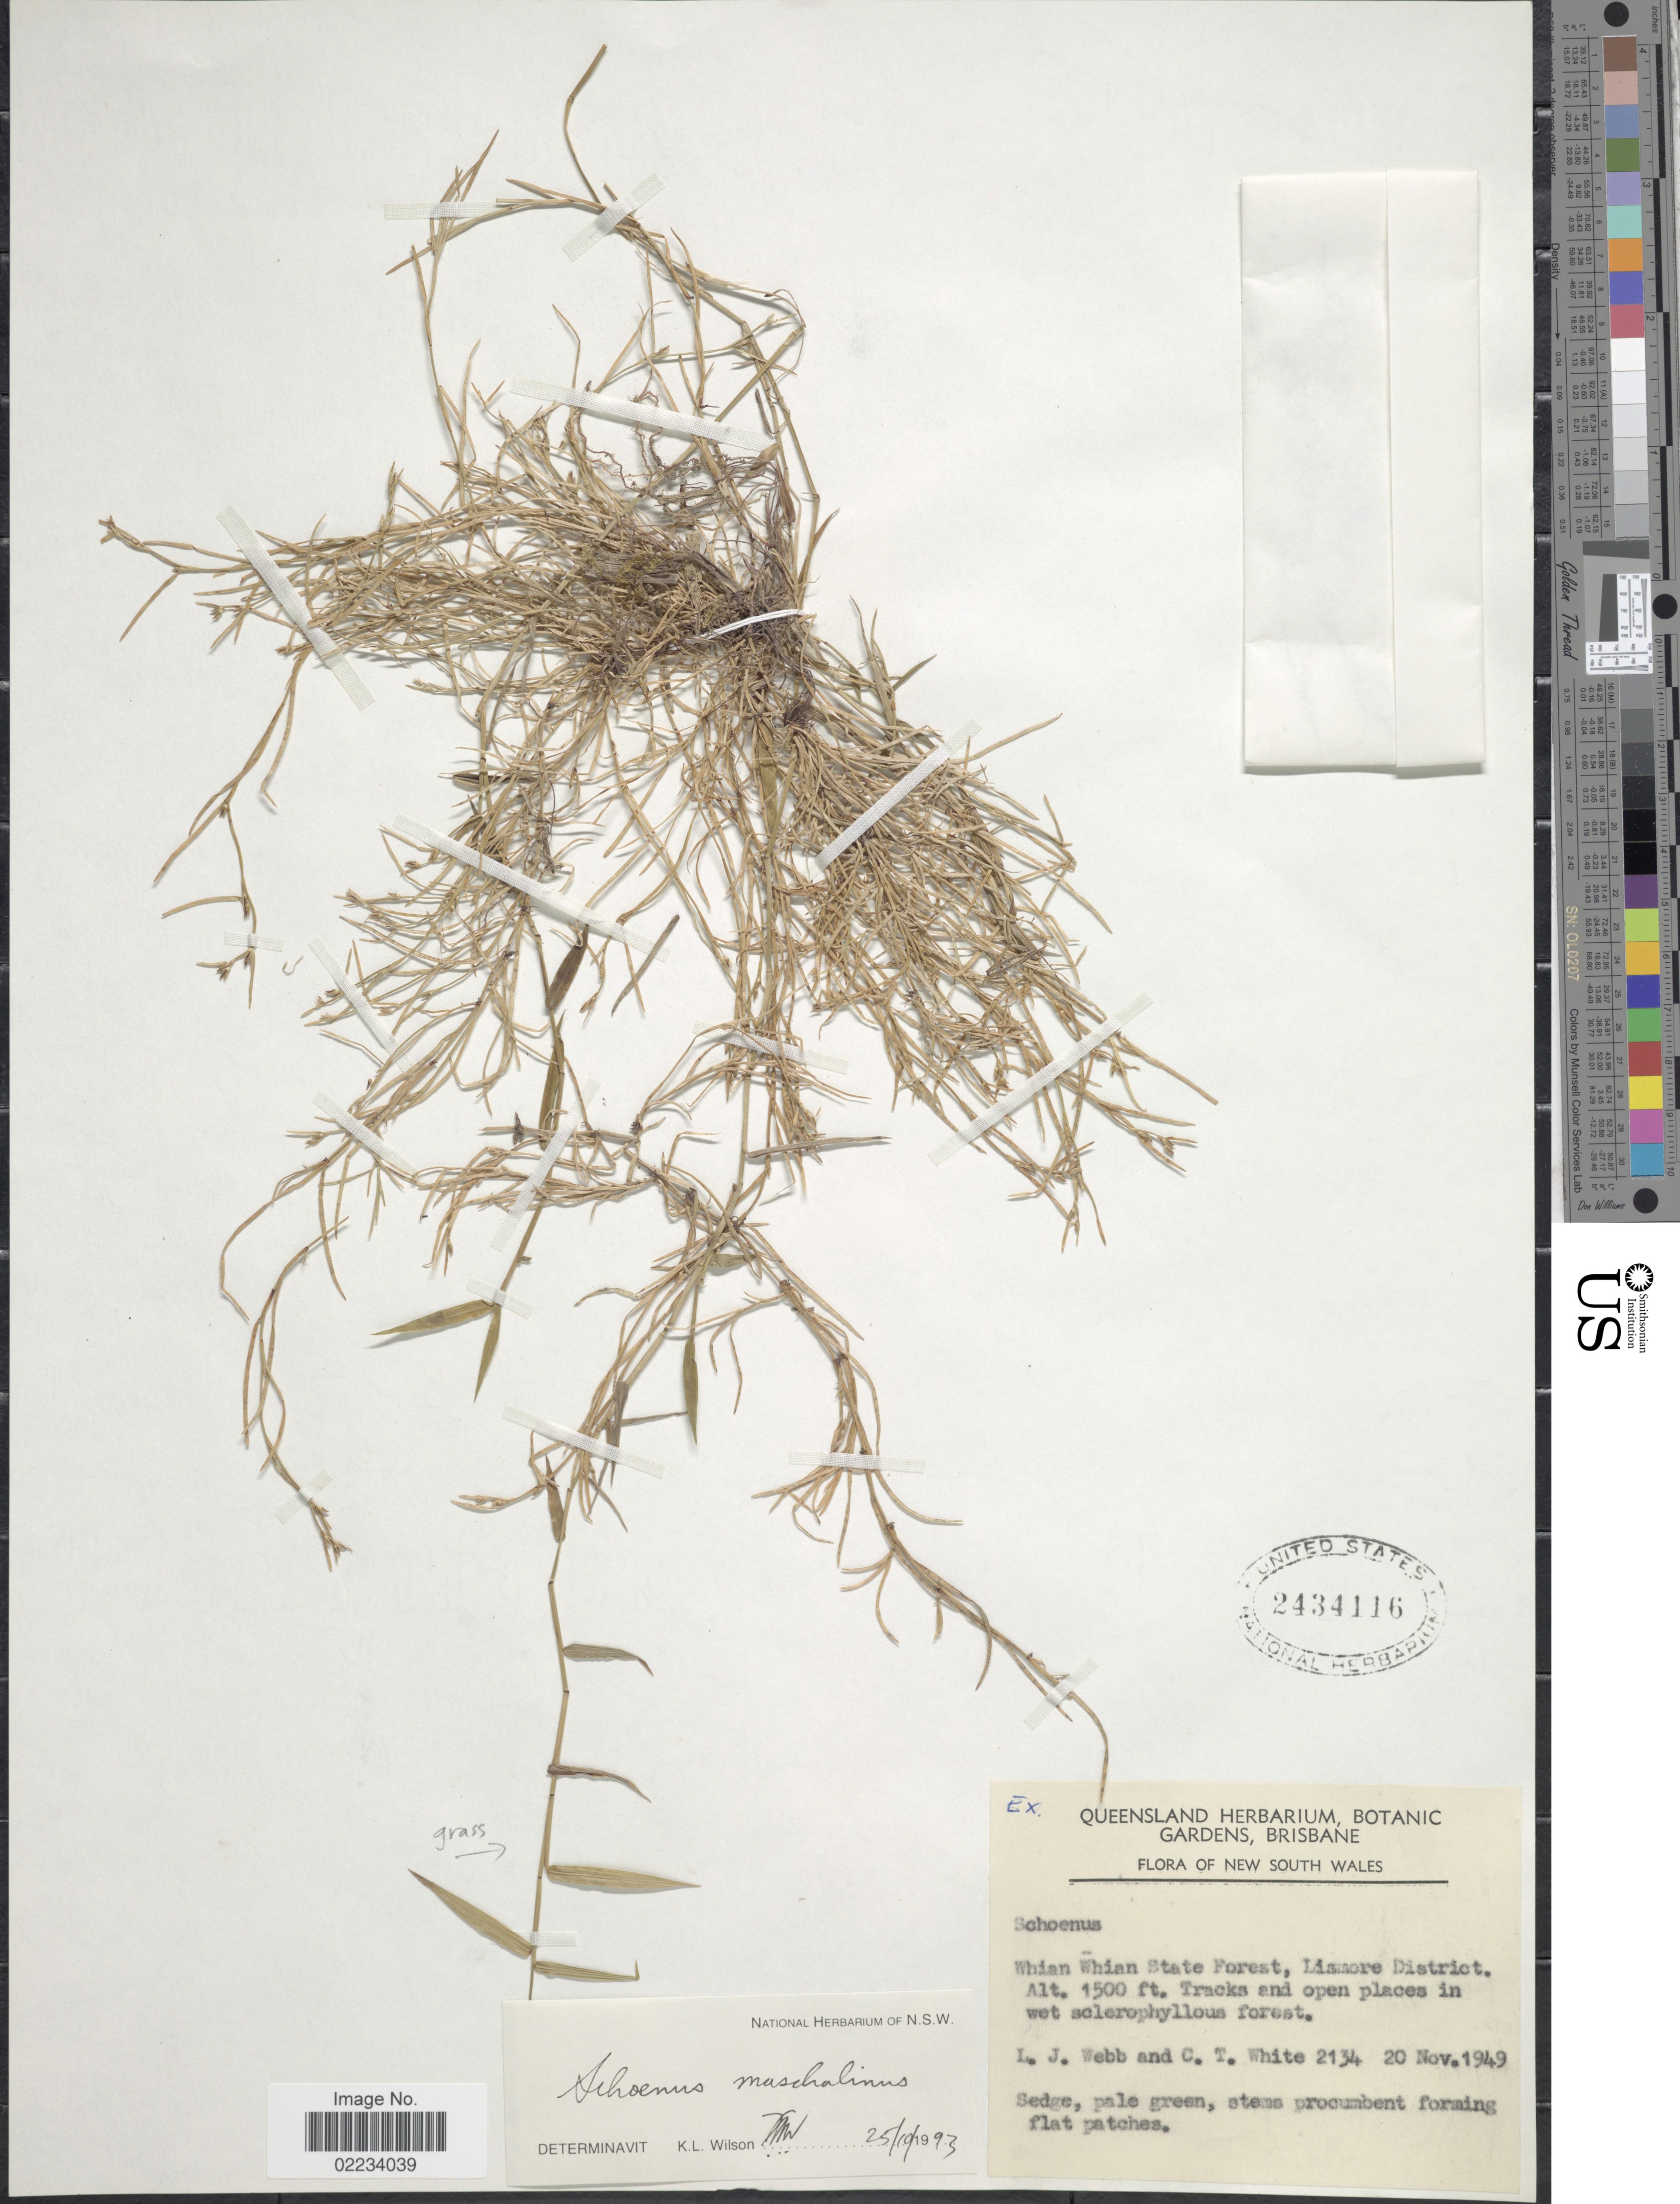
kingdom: Plantae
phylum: Tracheophyta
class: Liliopsida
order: Poales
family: Cyperaceae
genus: Schoenus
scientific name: Schoenus maschalinus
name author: Roem. & Schult.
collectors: L. Webb & C. T. White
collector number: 2134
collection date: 1949-11-20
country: Australia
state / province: New South Wales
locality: Whian Whian State Forest, Liamore District.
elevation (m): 457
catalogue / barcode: US 2434116